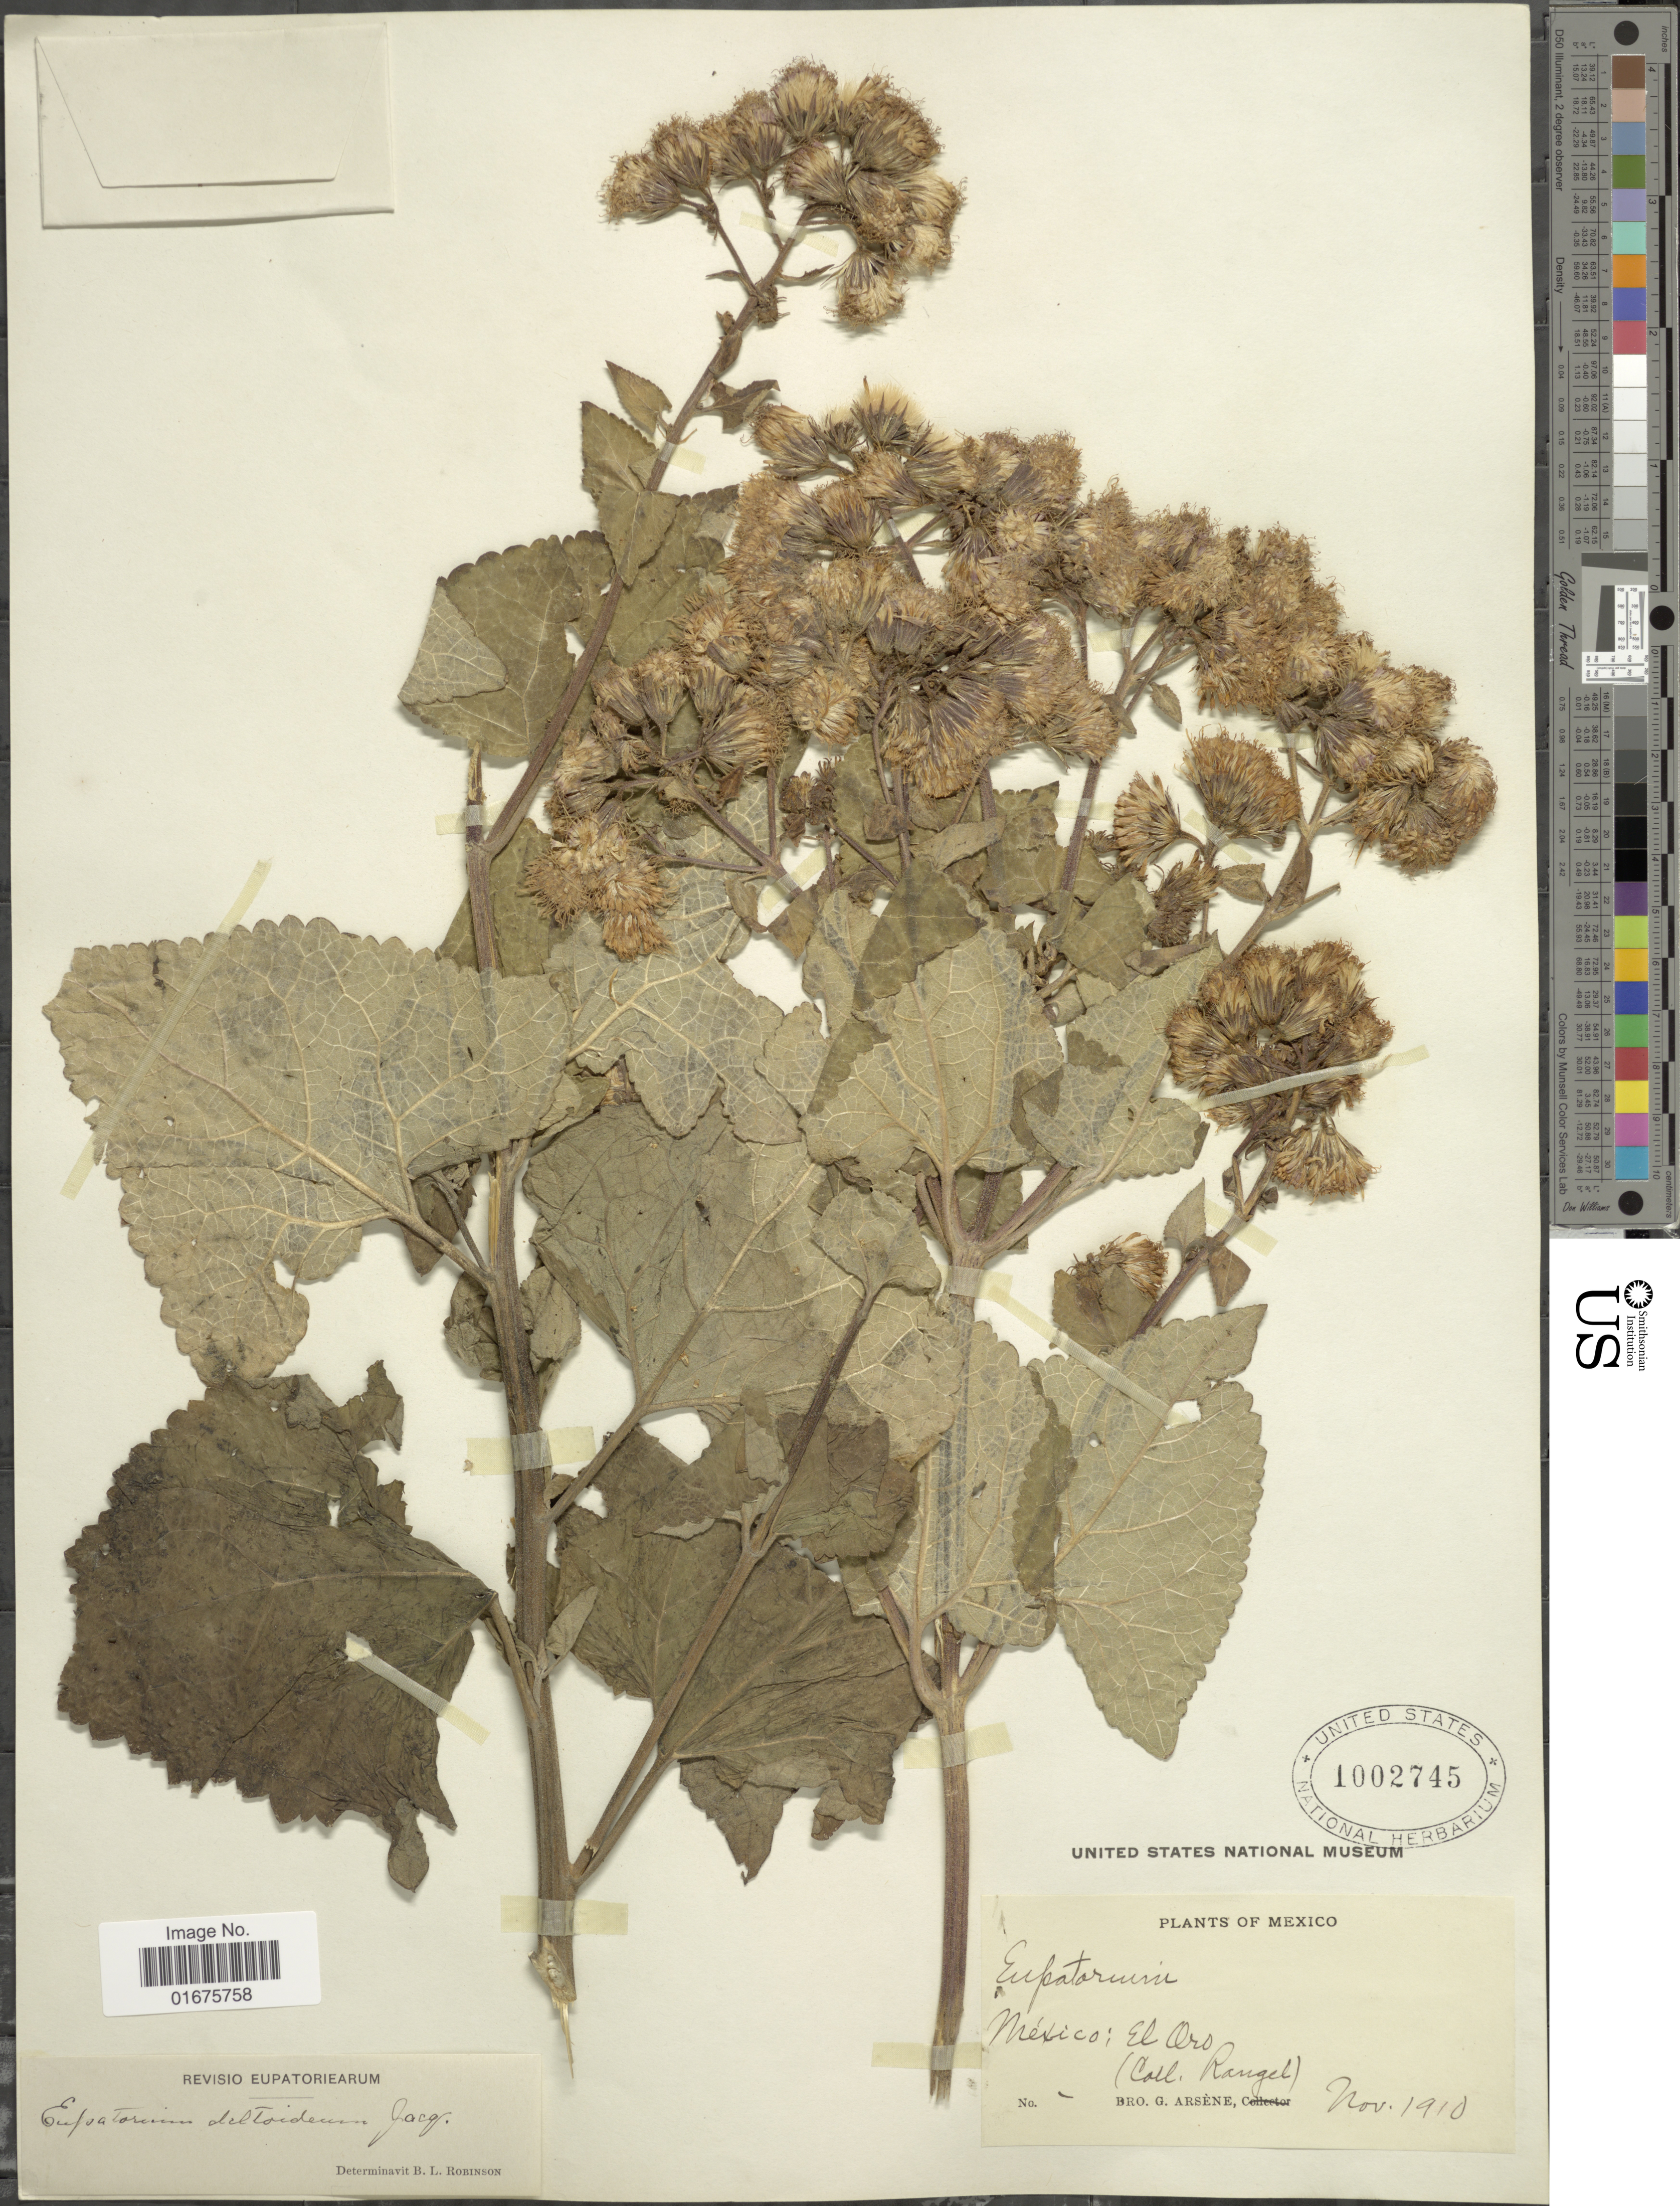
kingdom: Plantae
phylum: Tracheophyta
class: Magnoliopsida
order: Asterales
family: Asteraceae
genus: Ageratina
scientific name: Ageratina deltoidea (Jacq.) H. Rob. & R.M. King, ined.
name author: (Jacq.) H. Rob. & R.M. King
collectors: Rangel & Bro. G. Arsène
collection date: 1910-11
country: Mexico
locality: El Oro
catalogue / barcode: US 1002745